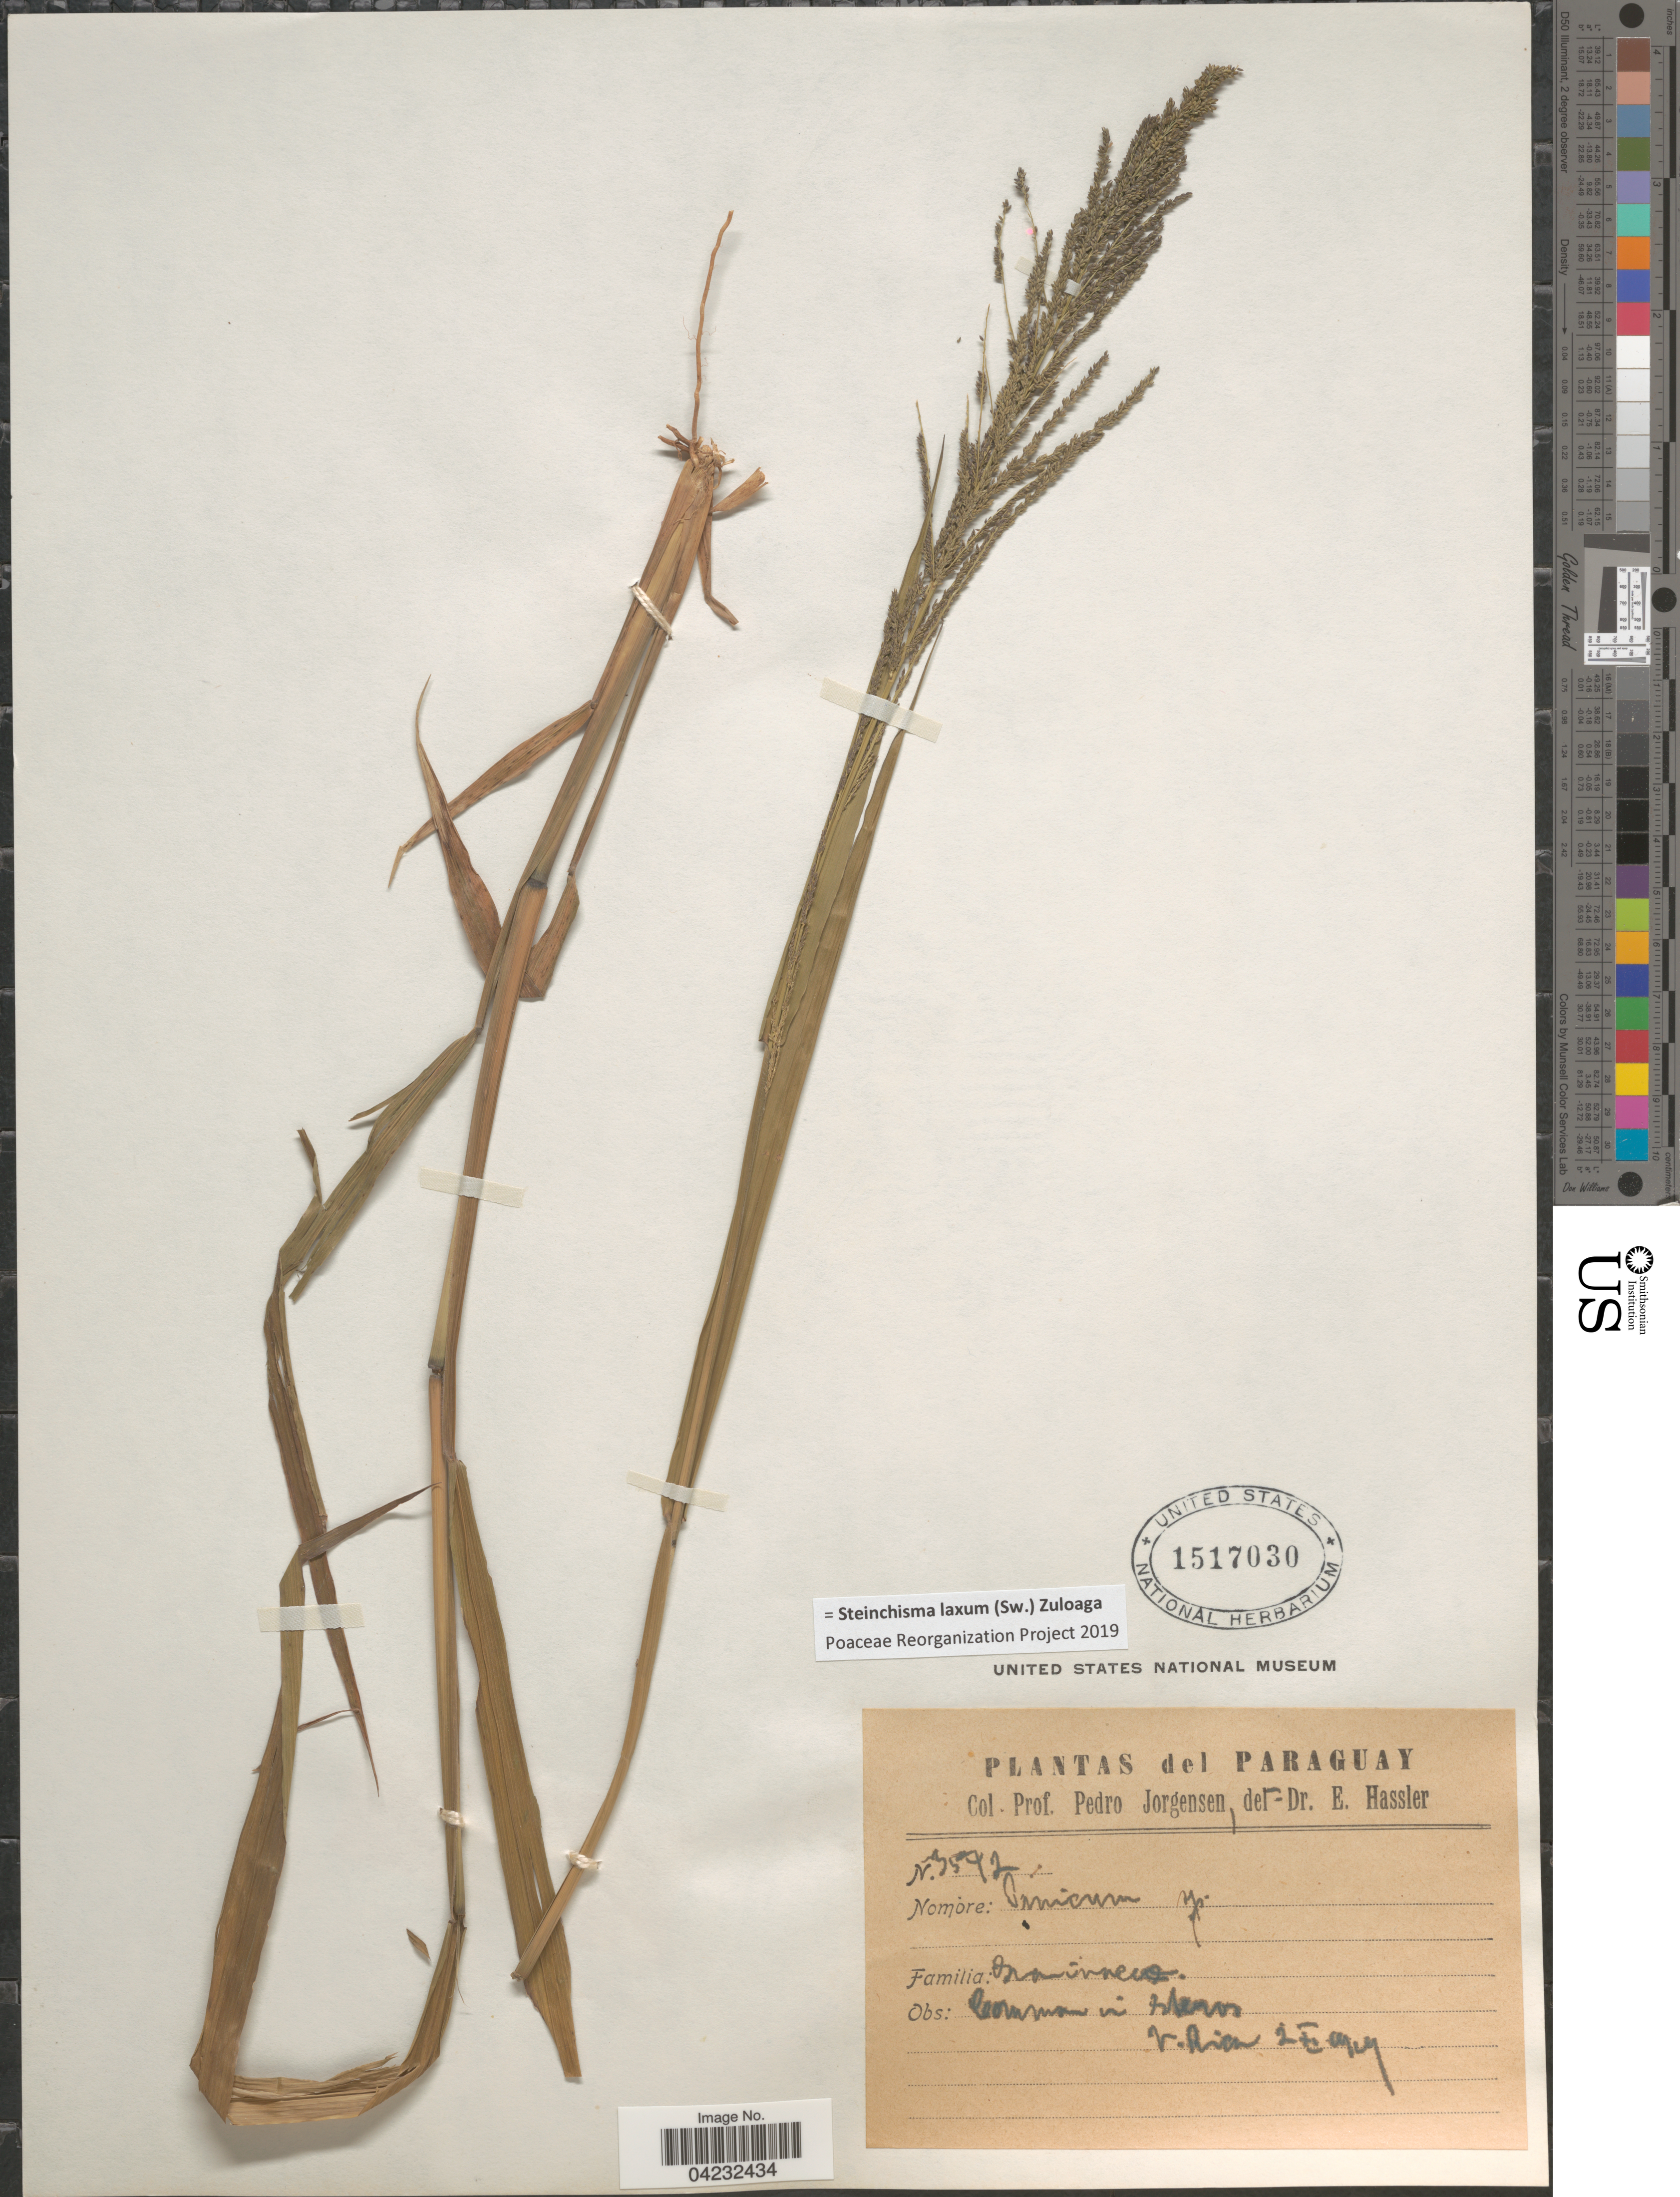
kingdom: Plantae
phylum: Tracheophyta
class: Liliopsida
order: Poales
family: Poaceae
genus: Steinchisma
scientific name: Steinchisma laxum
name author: (Sw.) Zuloaga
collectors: P. Jörgensen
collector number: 3592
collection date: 1929-11-02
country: Paraguay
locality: Common in esteros. V. Rica.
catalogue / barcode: US 1517030